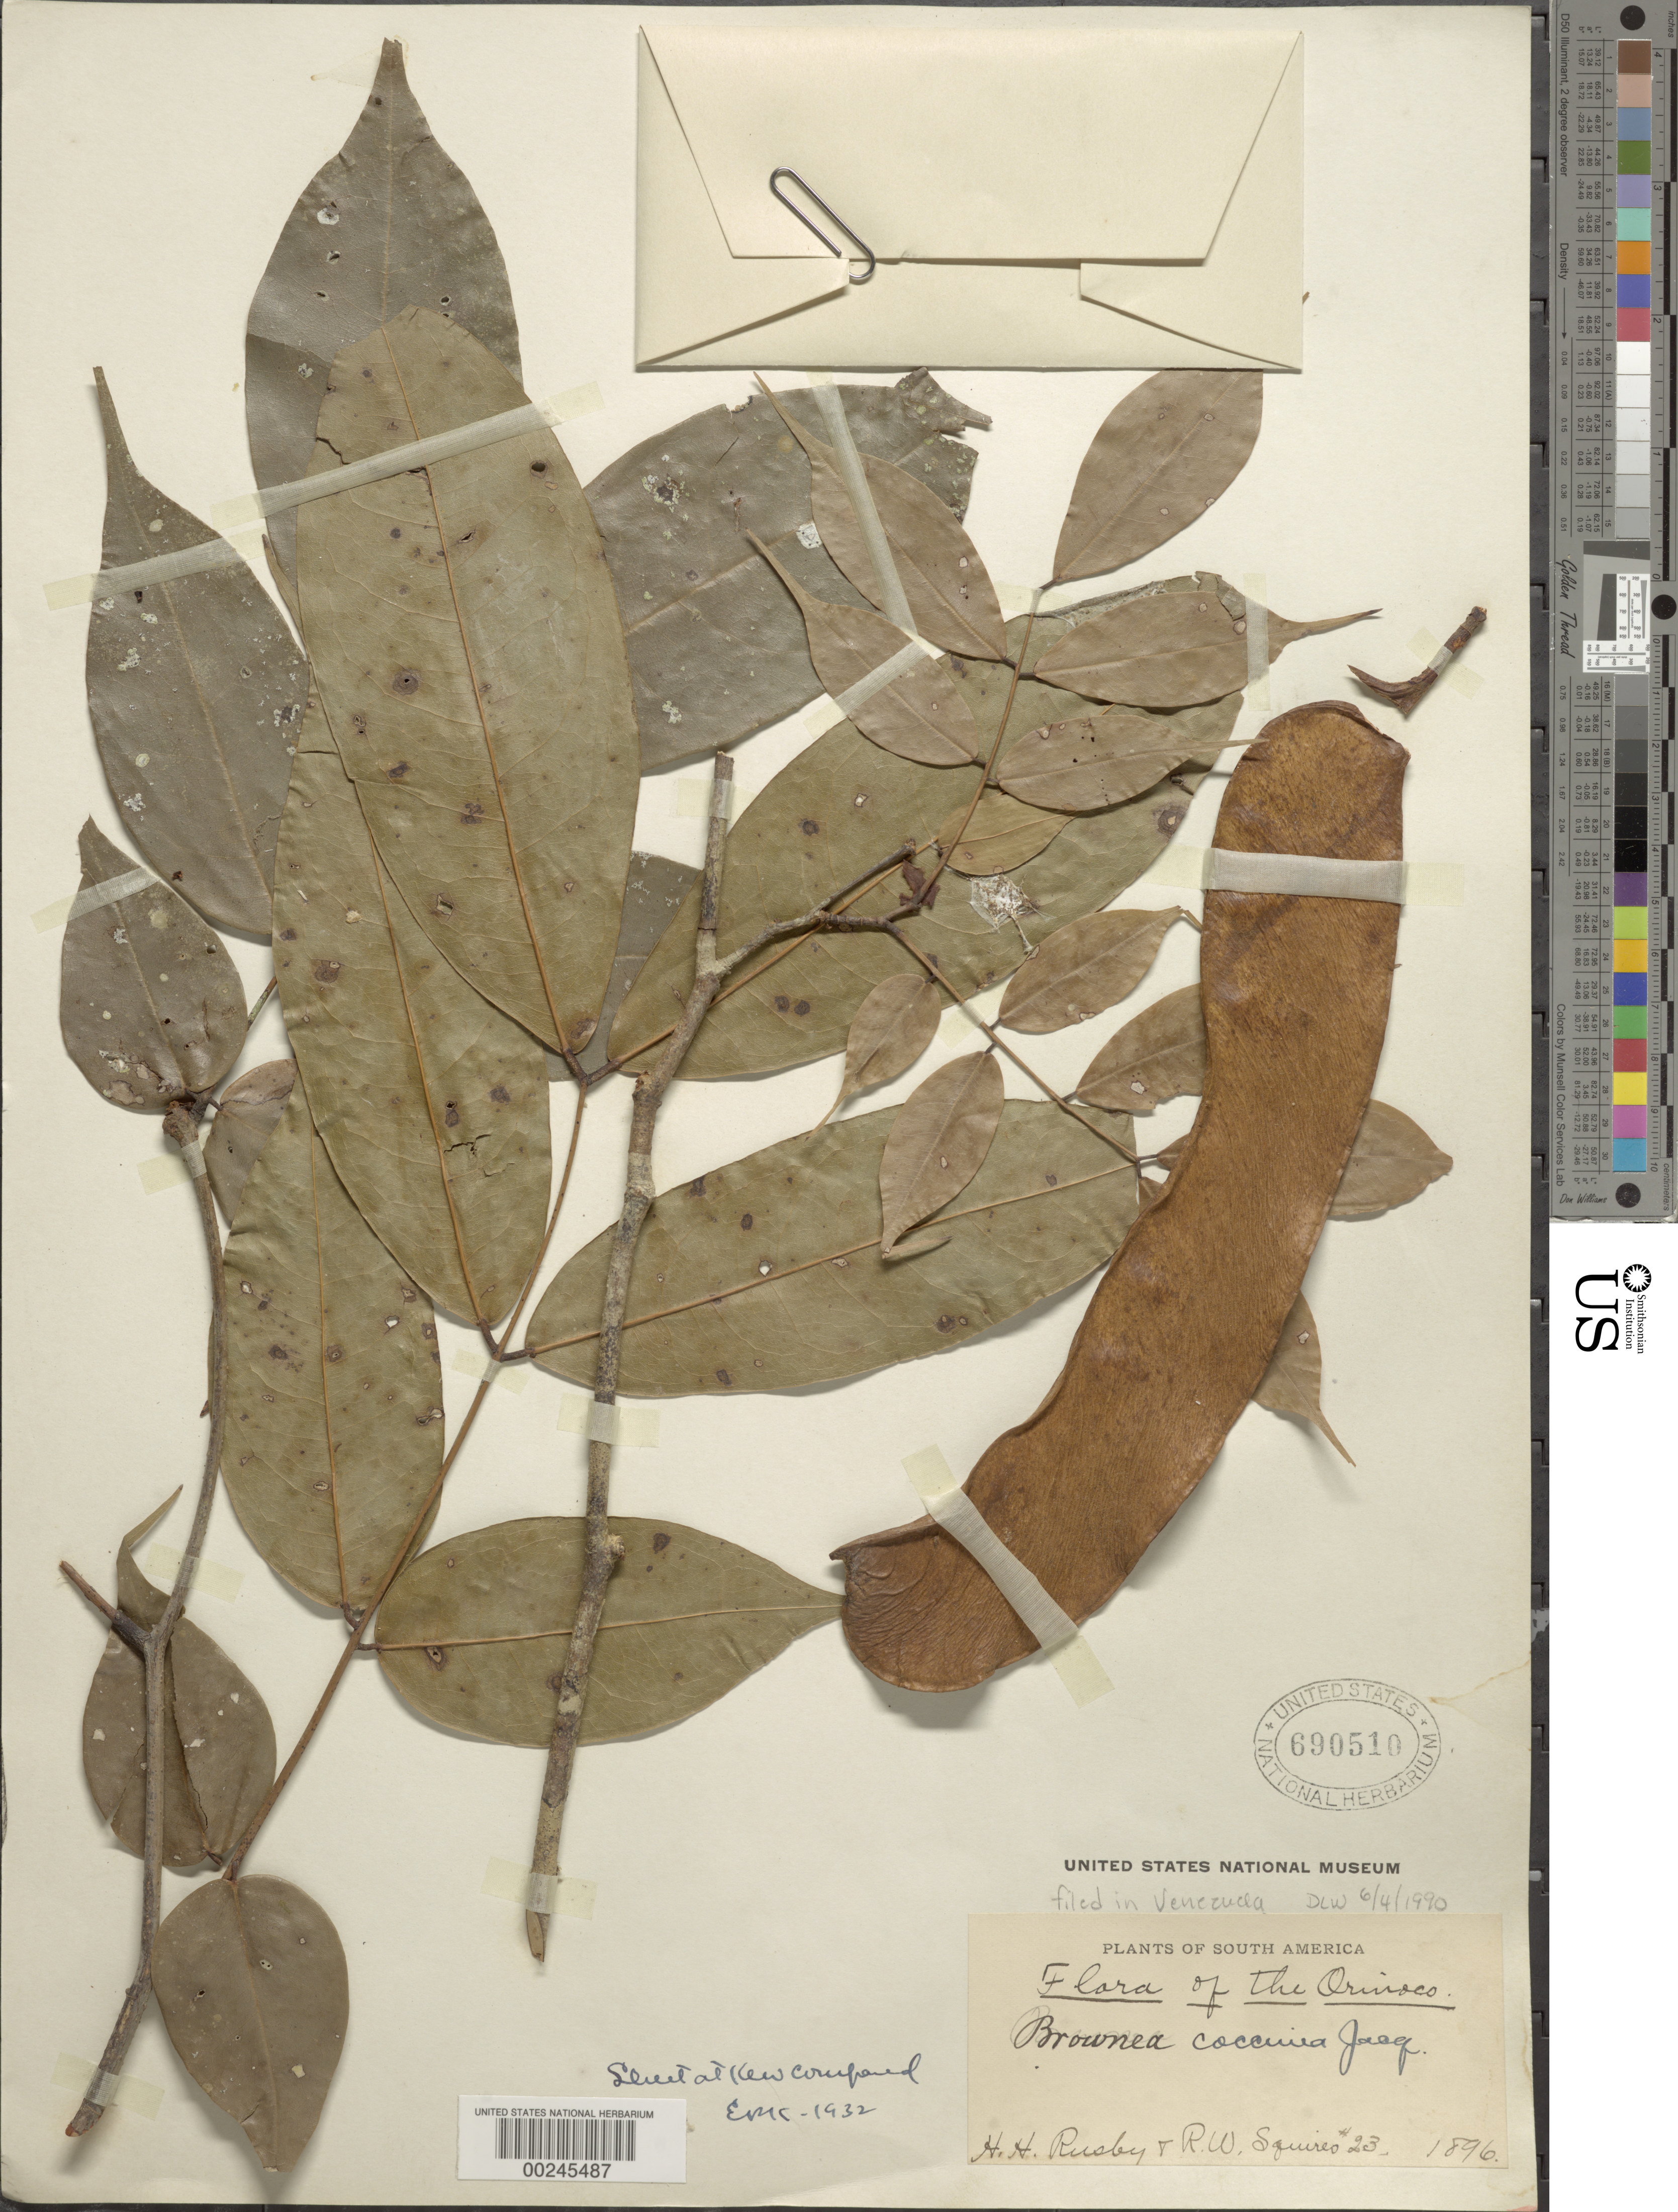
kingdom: Plantae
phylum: Tracheophyta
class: Magnoliopsida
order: Fabales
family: Fabaceae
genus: Brownea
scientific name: Brownea coccinea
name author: Jacq.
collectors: H. H. Rusby & R. Squires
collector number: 23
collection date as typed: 1896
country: Venezuela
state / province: Delta Amacuro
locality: Lower Orinoco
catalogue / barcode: US 690510